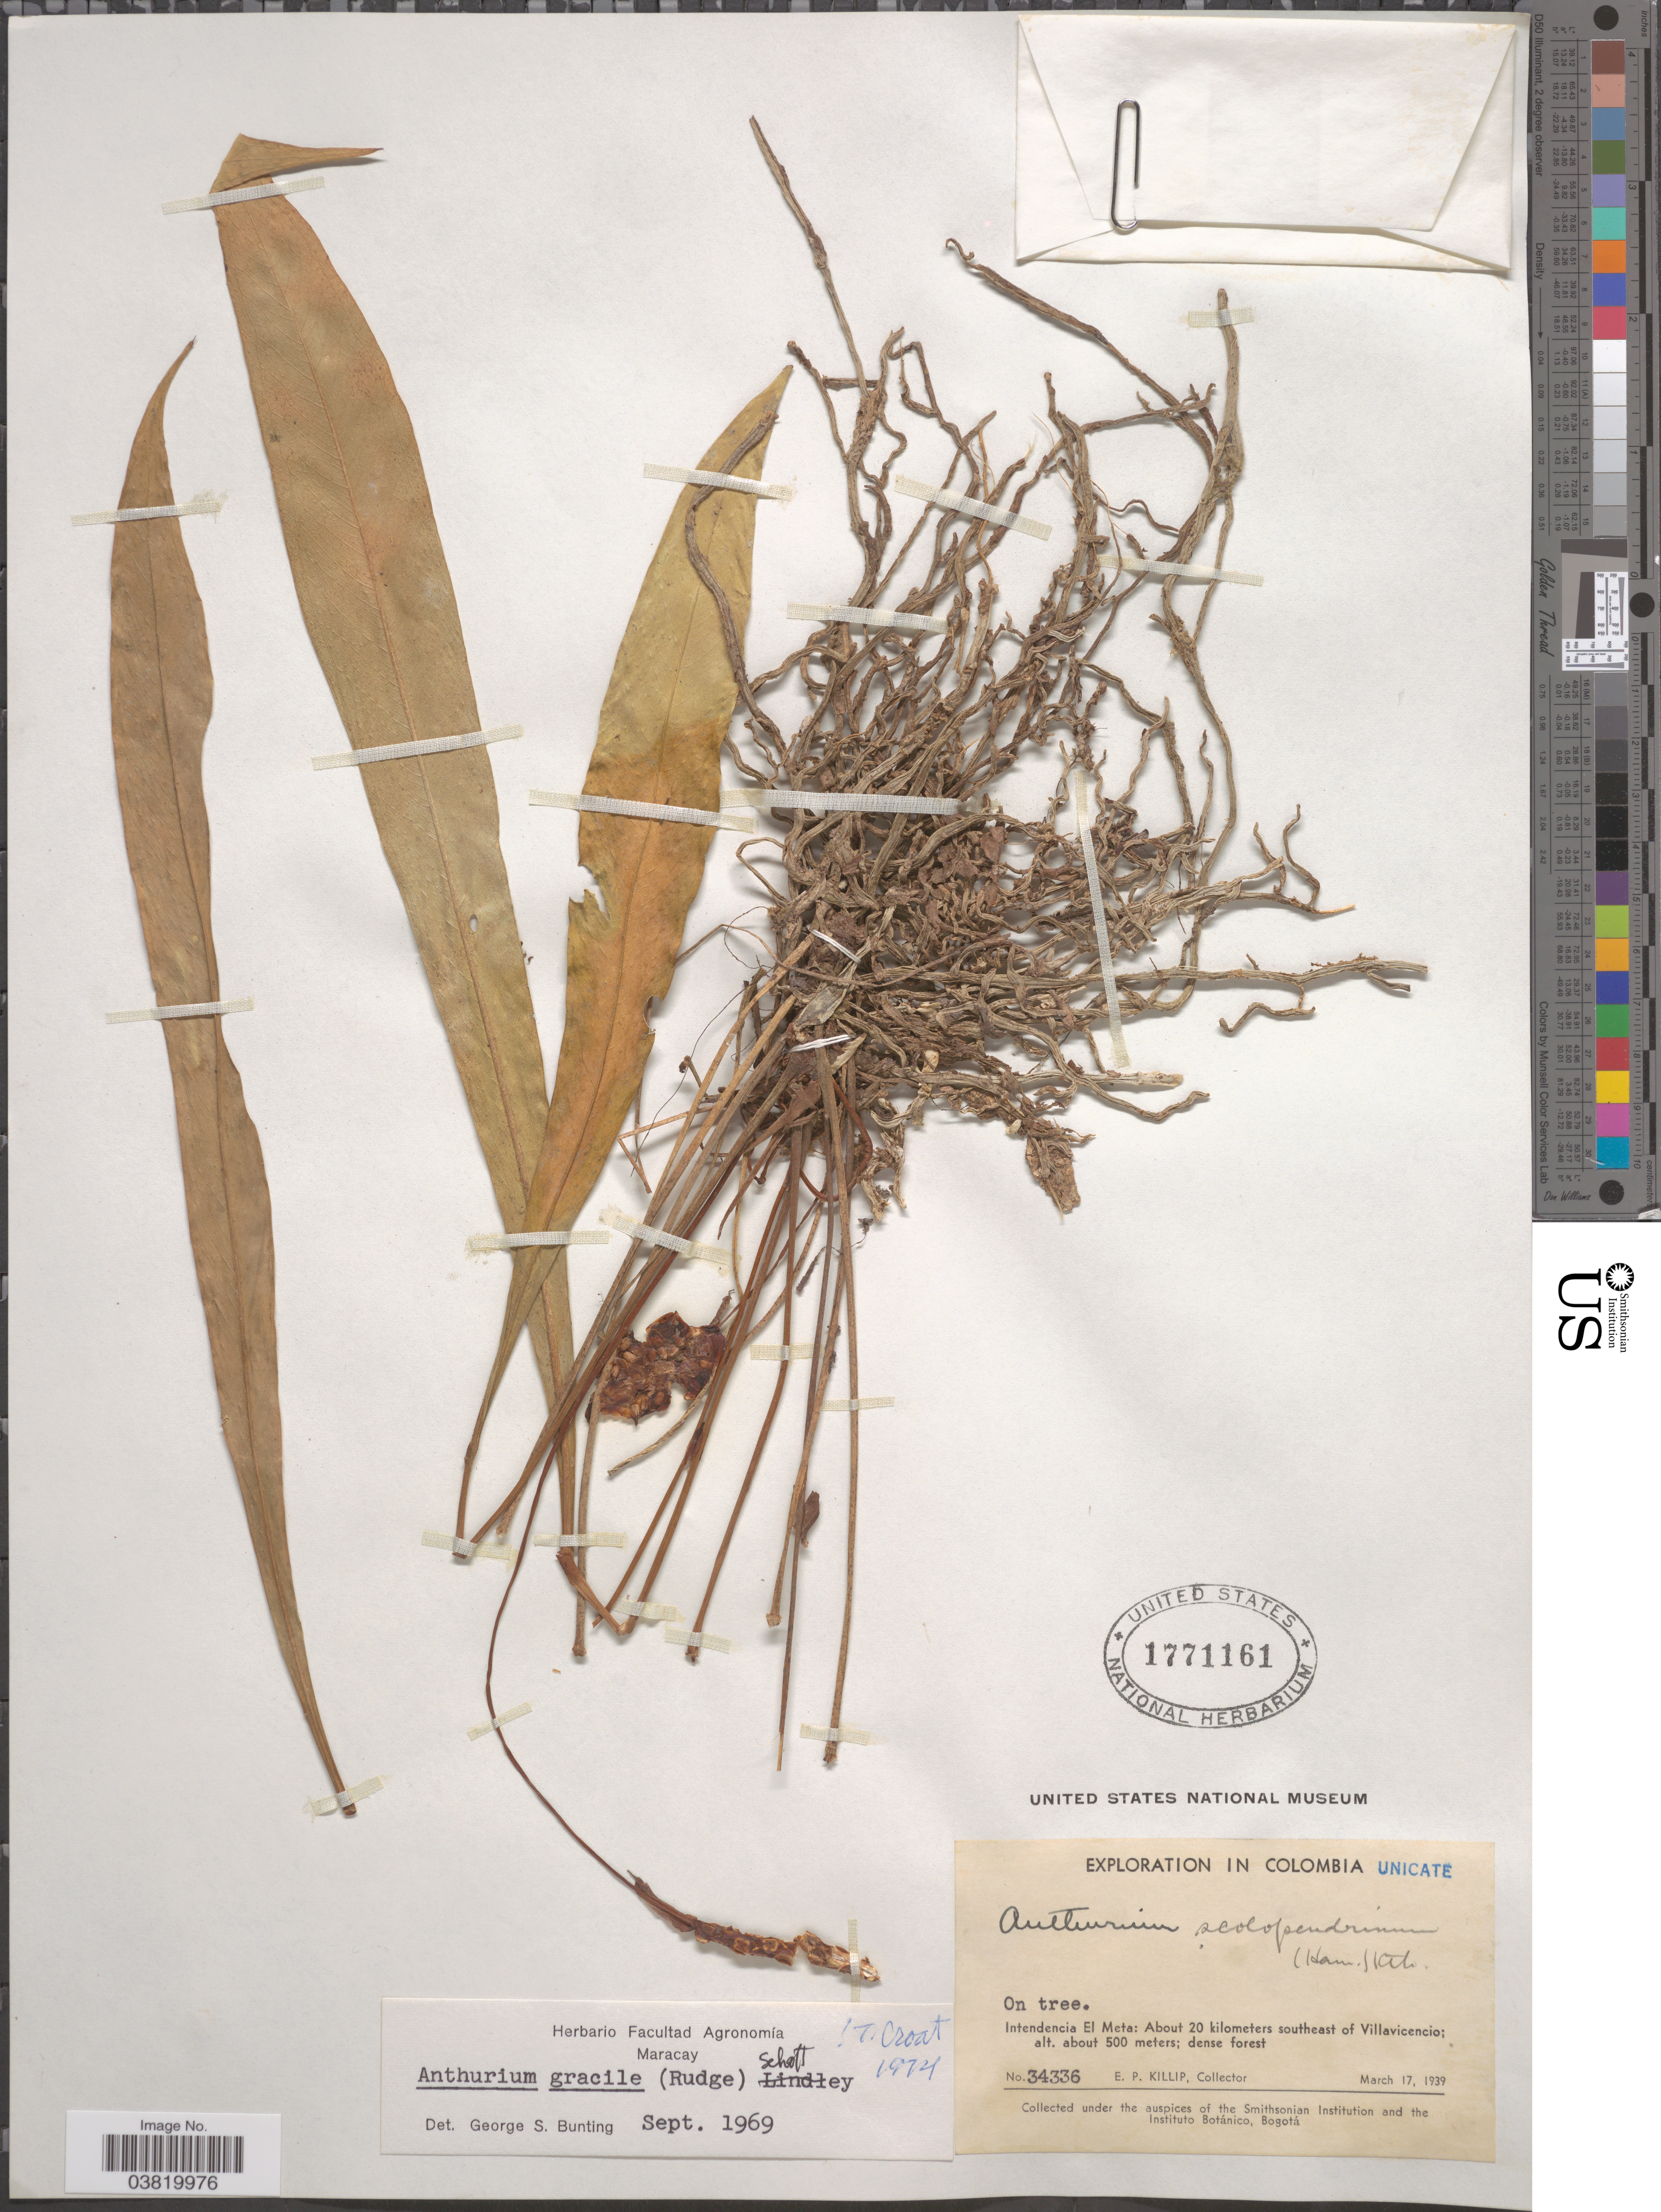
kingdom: Plantae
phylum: Tracheophyta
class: Liliopsida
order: Alismatales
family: Araceae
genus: Anthurium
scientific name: Anthurium gracile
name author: (Rudge) Schott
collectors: E. P. Killip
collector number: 34336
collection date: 1939-03-17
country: Colombia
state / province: Meta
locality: Intendencia El Meta: About 20 kilometers southeast of Villavicencio.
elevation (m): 500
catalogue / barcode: US 1771161